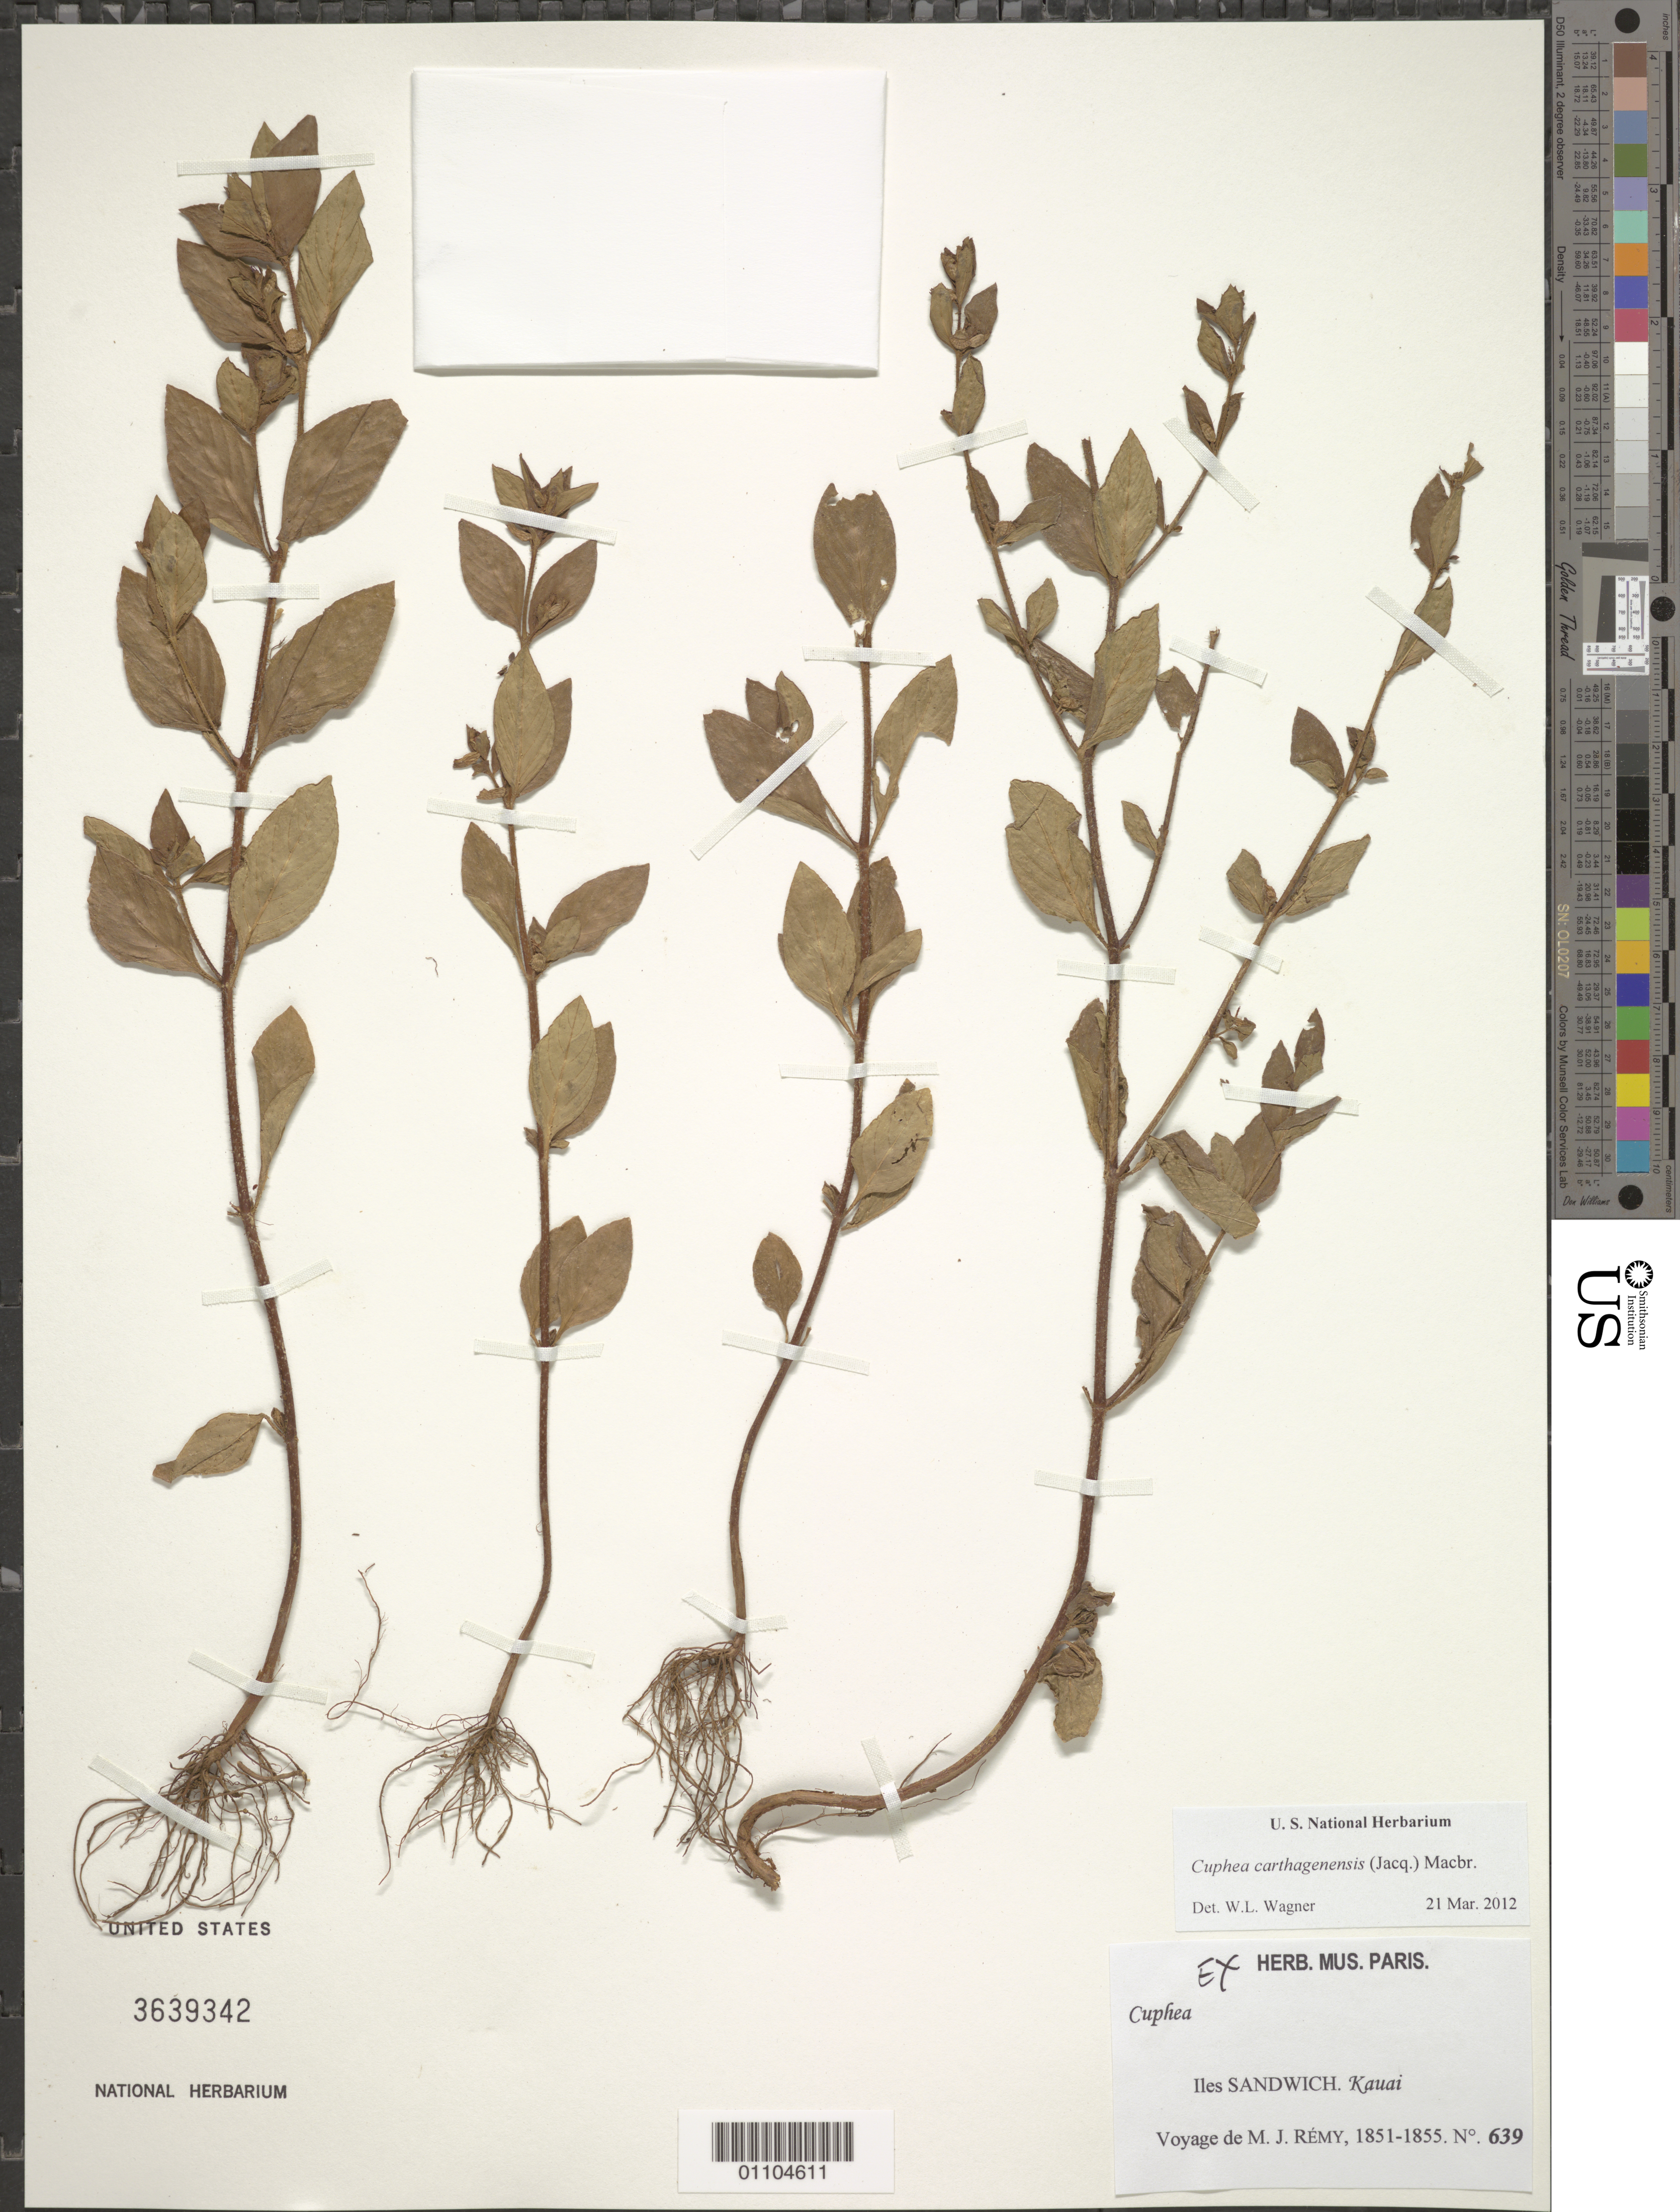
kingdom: Plantae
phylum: Tracheophyta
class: Magnoliopsida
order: Myrtales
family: Lythraceae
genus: Cuphea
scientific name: Cuphea carthagenensis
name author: (Jacq.) J.F. Macbr.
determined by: Wagner, W. L., (BOT), Smithsonian Institution - National Museum of Natural History (UNITED STATES)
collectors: M. J. Remy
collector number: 639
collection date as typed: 1851 to --- 1855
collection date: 1851/1855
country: United States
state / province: Hawaii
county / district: Kauai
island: Kaua'i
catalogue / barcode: US 3639342